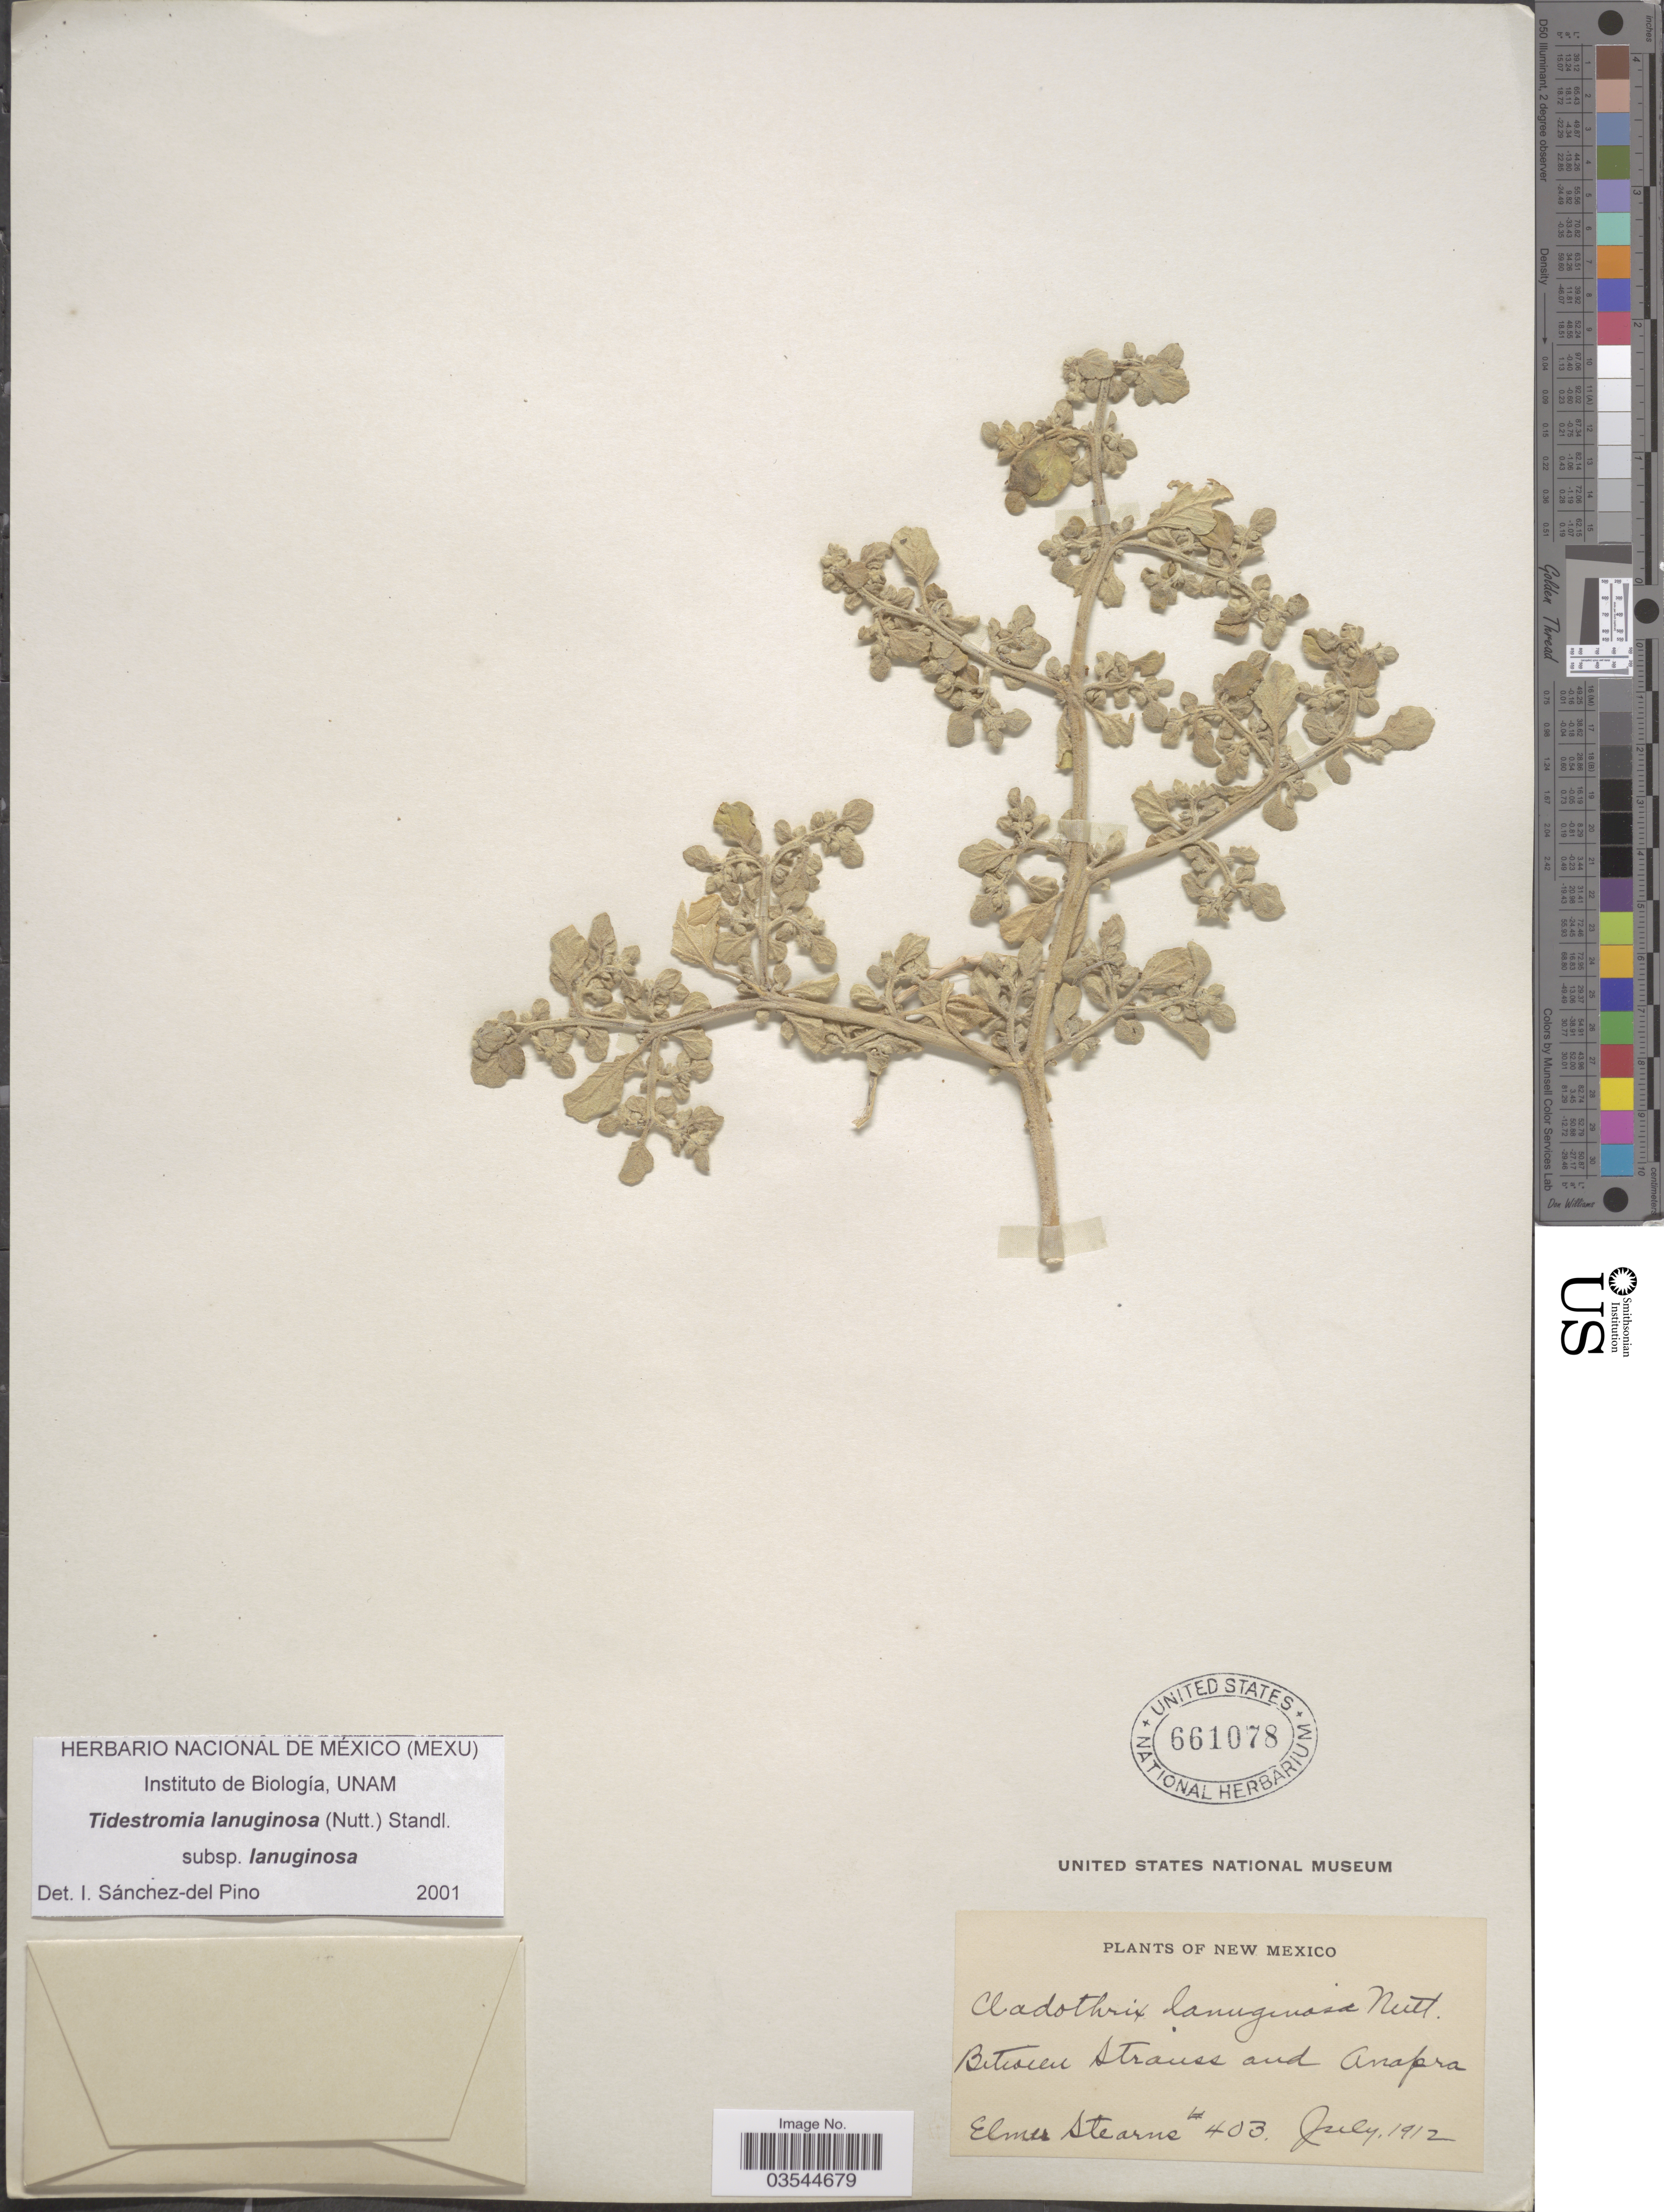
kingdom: Plantae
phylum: Tracheophyta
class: Magnoliopsida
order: Caryophyllales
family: Amaranthaceae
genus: Tidestromia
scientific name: Tidestromia lanuginosa subsp. lanuginosa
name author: (Nutt.) Standl.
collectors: E. Stearns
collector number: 403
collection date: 1912-07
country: United States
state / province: New Mexico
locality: Between Strauss and Anapra.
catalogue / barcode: US 661078